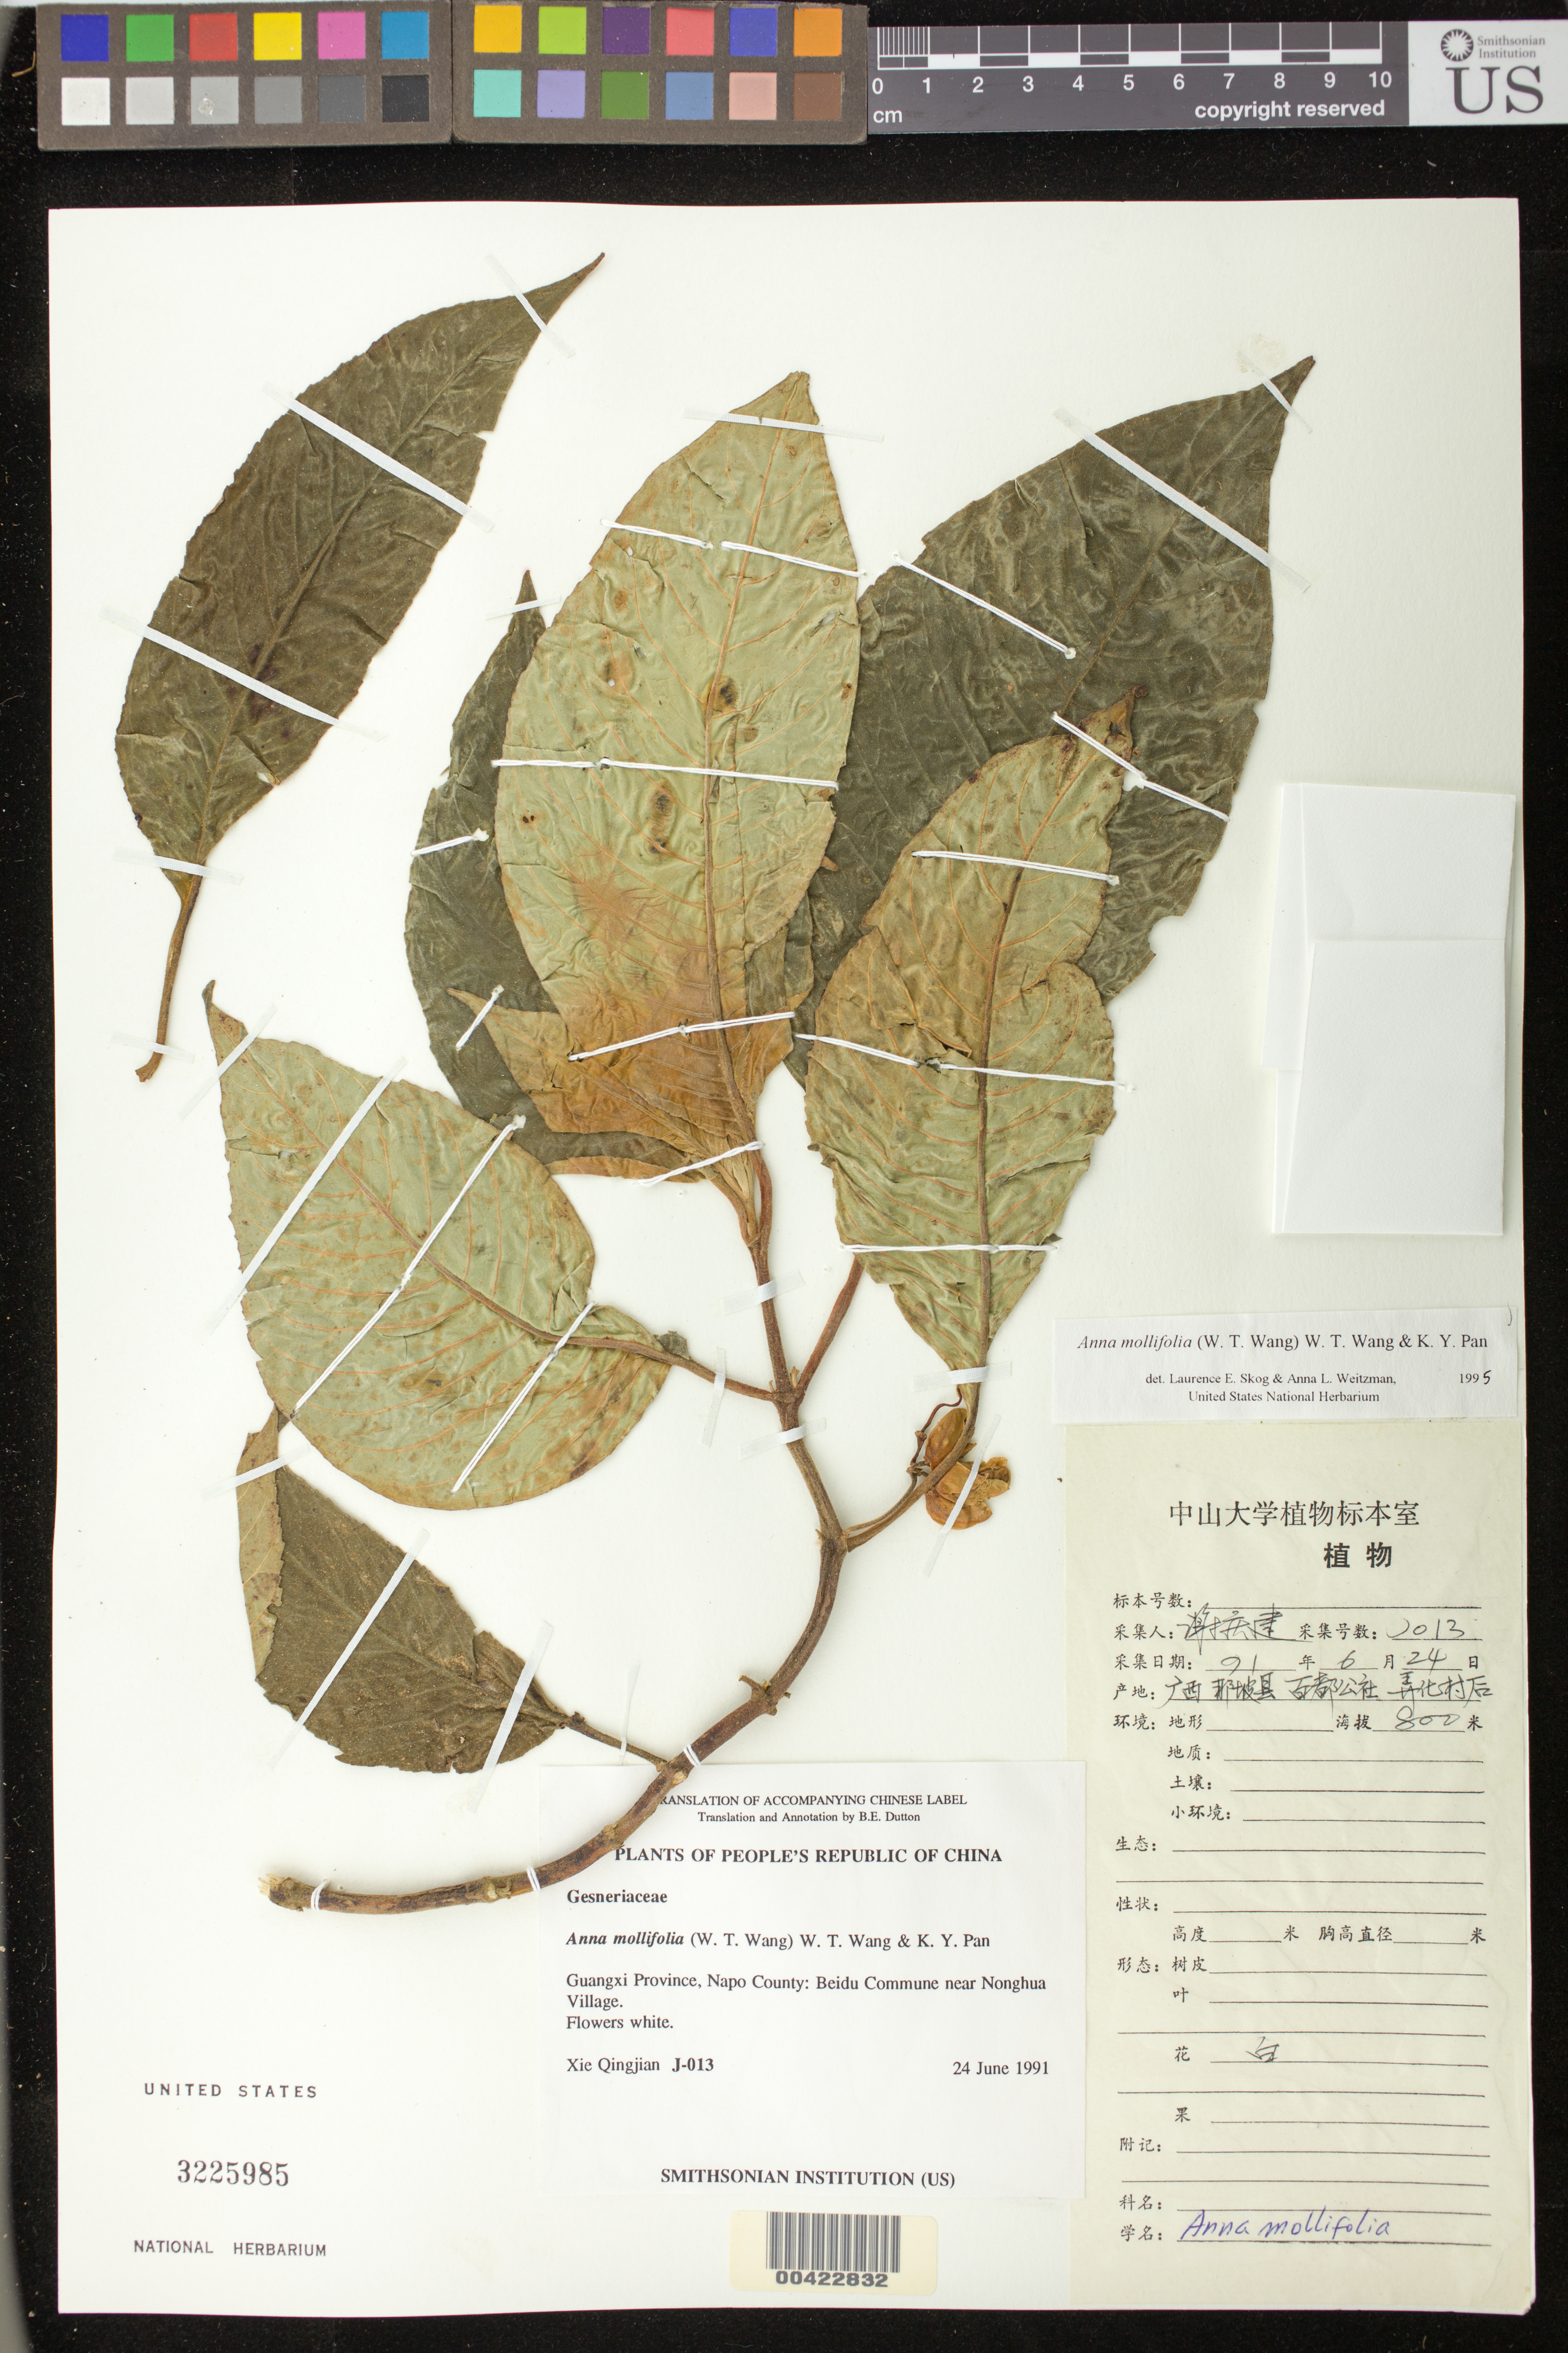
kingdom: Plantae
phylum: Tracheophyta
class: Magnoliopsida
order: Lamiales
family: Gesneriaceae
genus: Anna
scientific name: Anna mollifolia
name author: (W.T. Wang) W.T. Wang & K.Y. Pan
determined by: Skog, L. E.; Weitzman, A. L.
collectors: Q. Xie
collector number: J-013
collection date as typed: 24 Jun 1991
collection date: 1991-06-24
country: China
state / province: Guangxi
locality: Guangxi Province, Napo County: Beidu cummume near Nonghua village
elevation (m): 800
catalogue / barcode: US 3225985